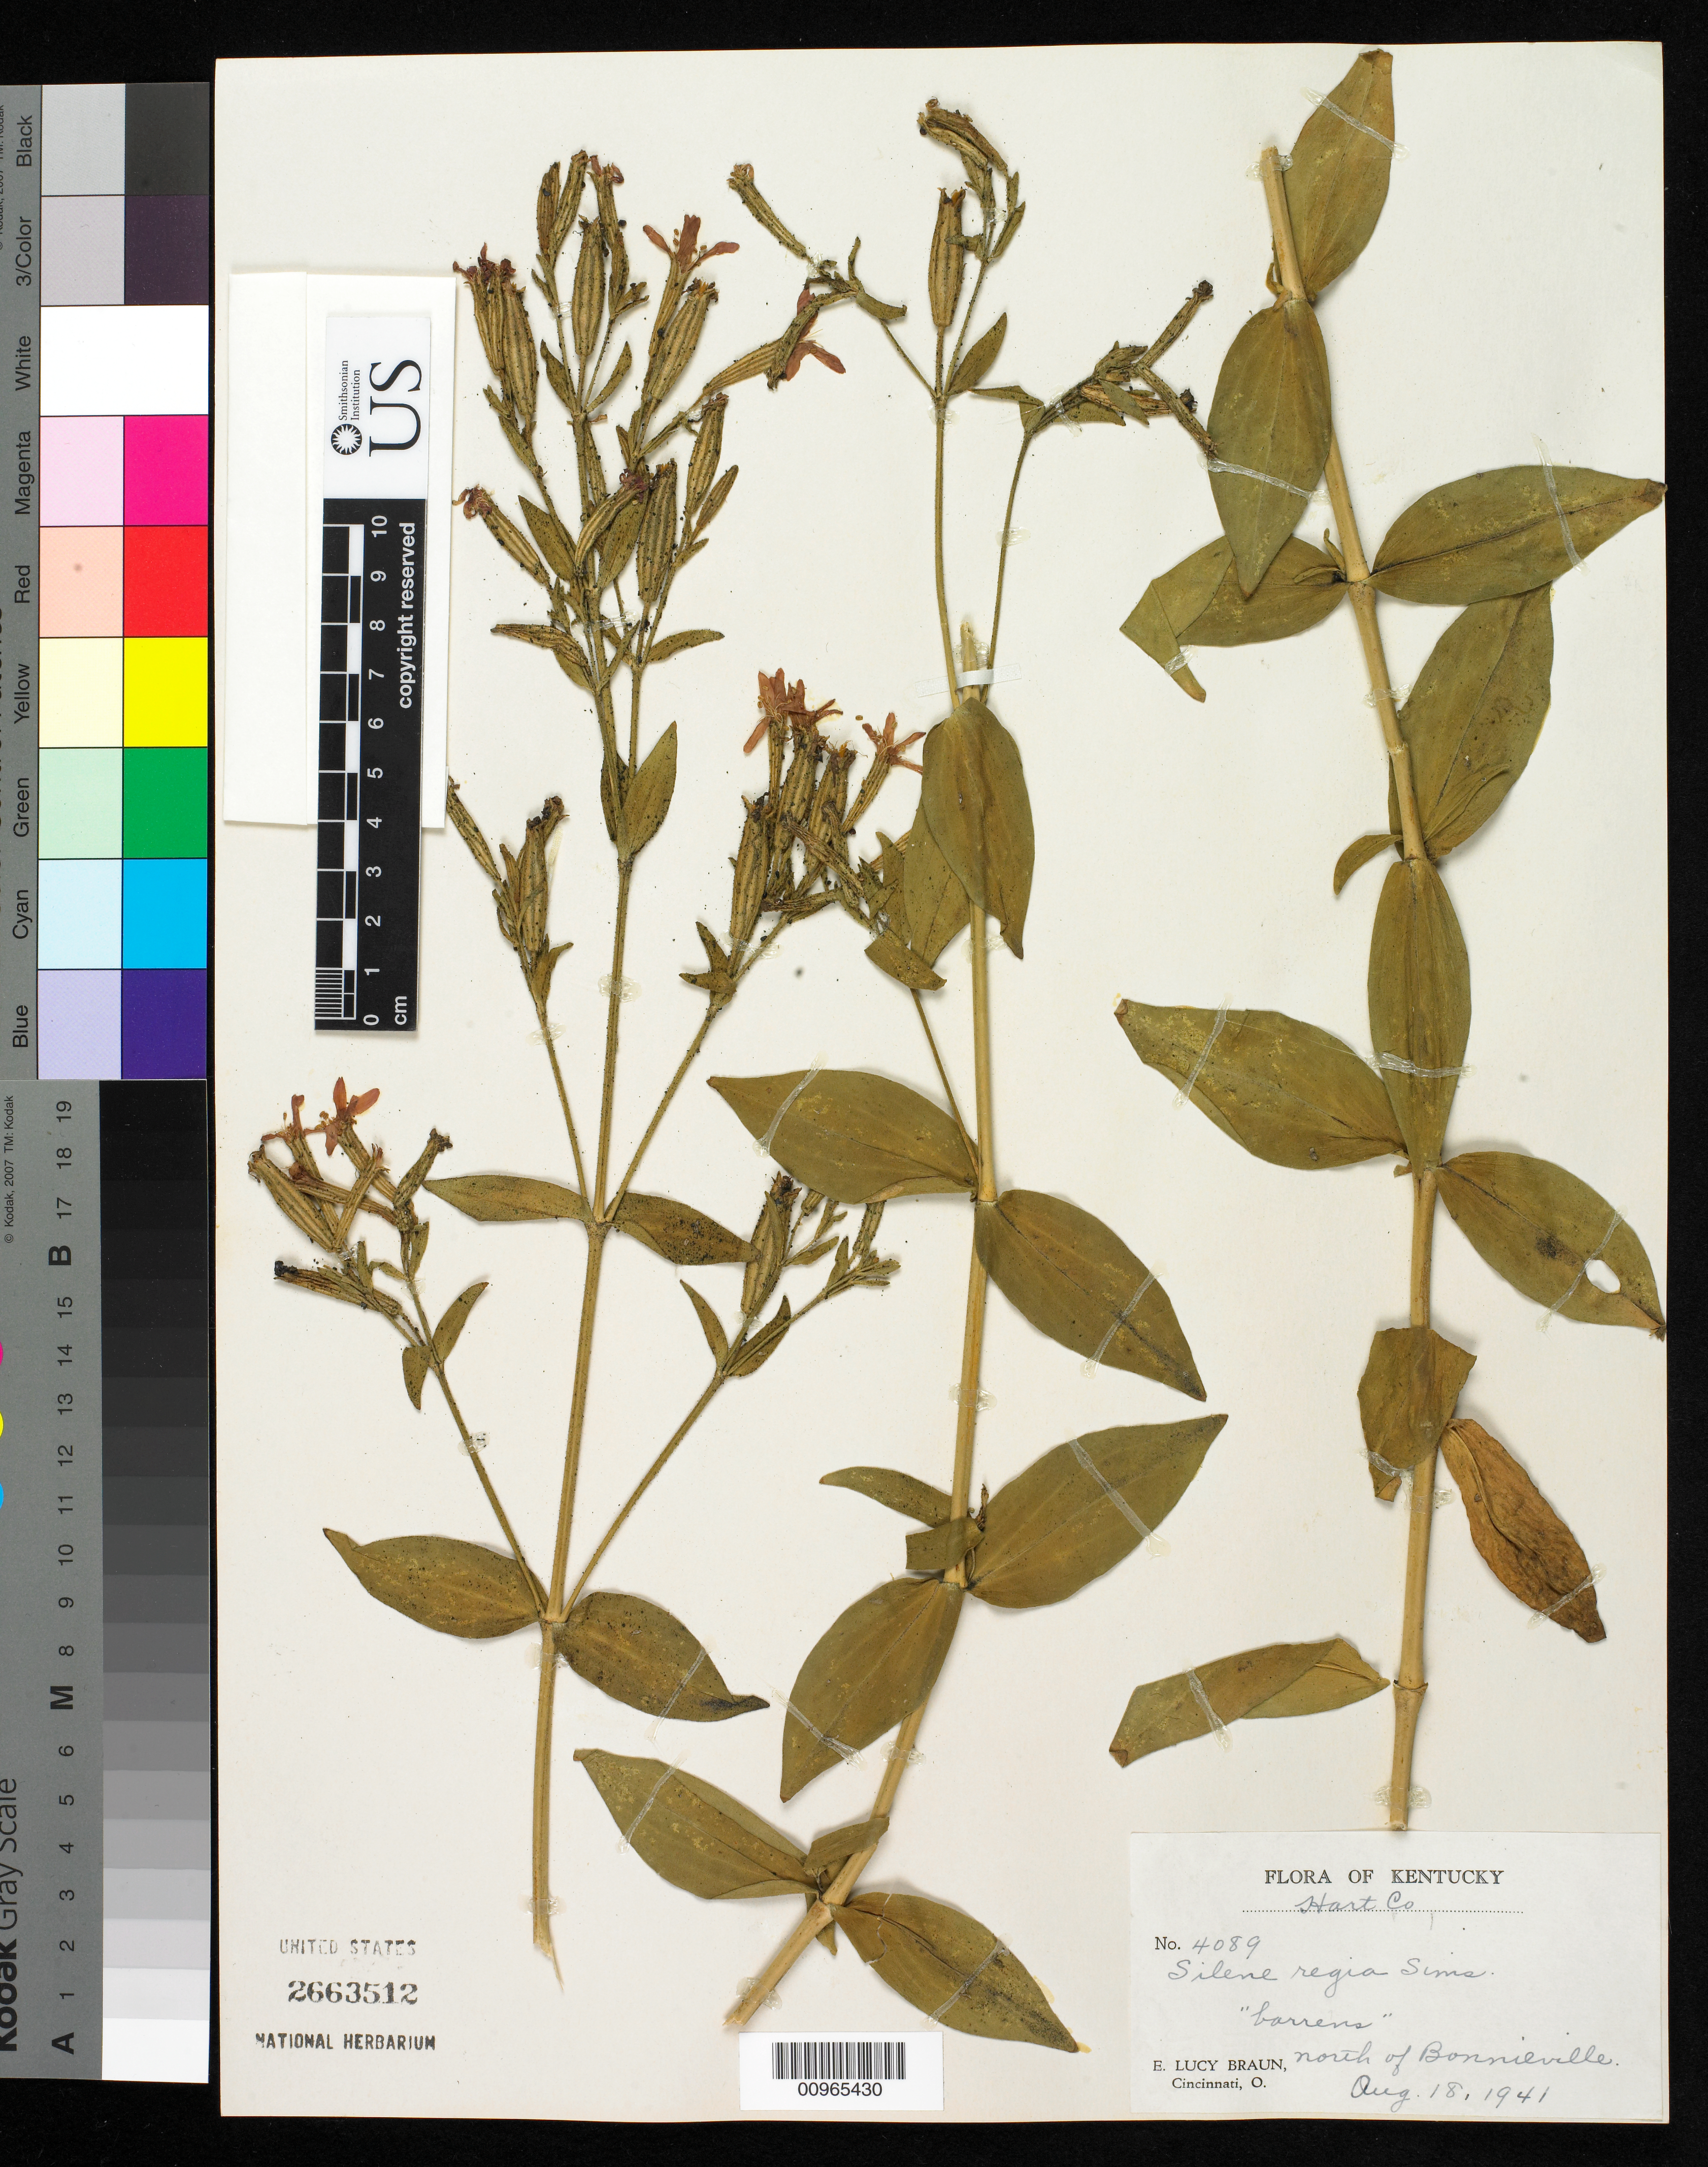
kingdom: Plantae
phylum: Tracheophyta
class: Magnoliopsida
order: Caryophyllales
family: Caryophyllaceae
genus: Silene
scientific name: Silene regia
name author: Sims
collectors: E. L. Braun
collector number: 4089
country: United States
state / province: Kentucky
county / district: Hart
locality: N of Bonnieville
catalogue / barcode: US 2663512